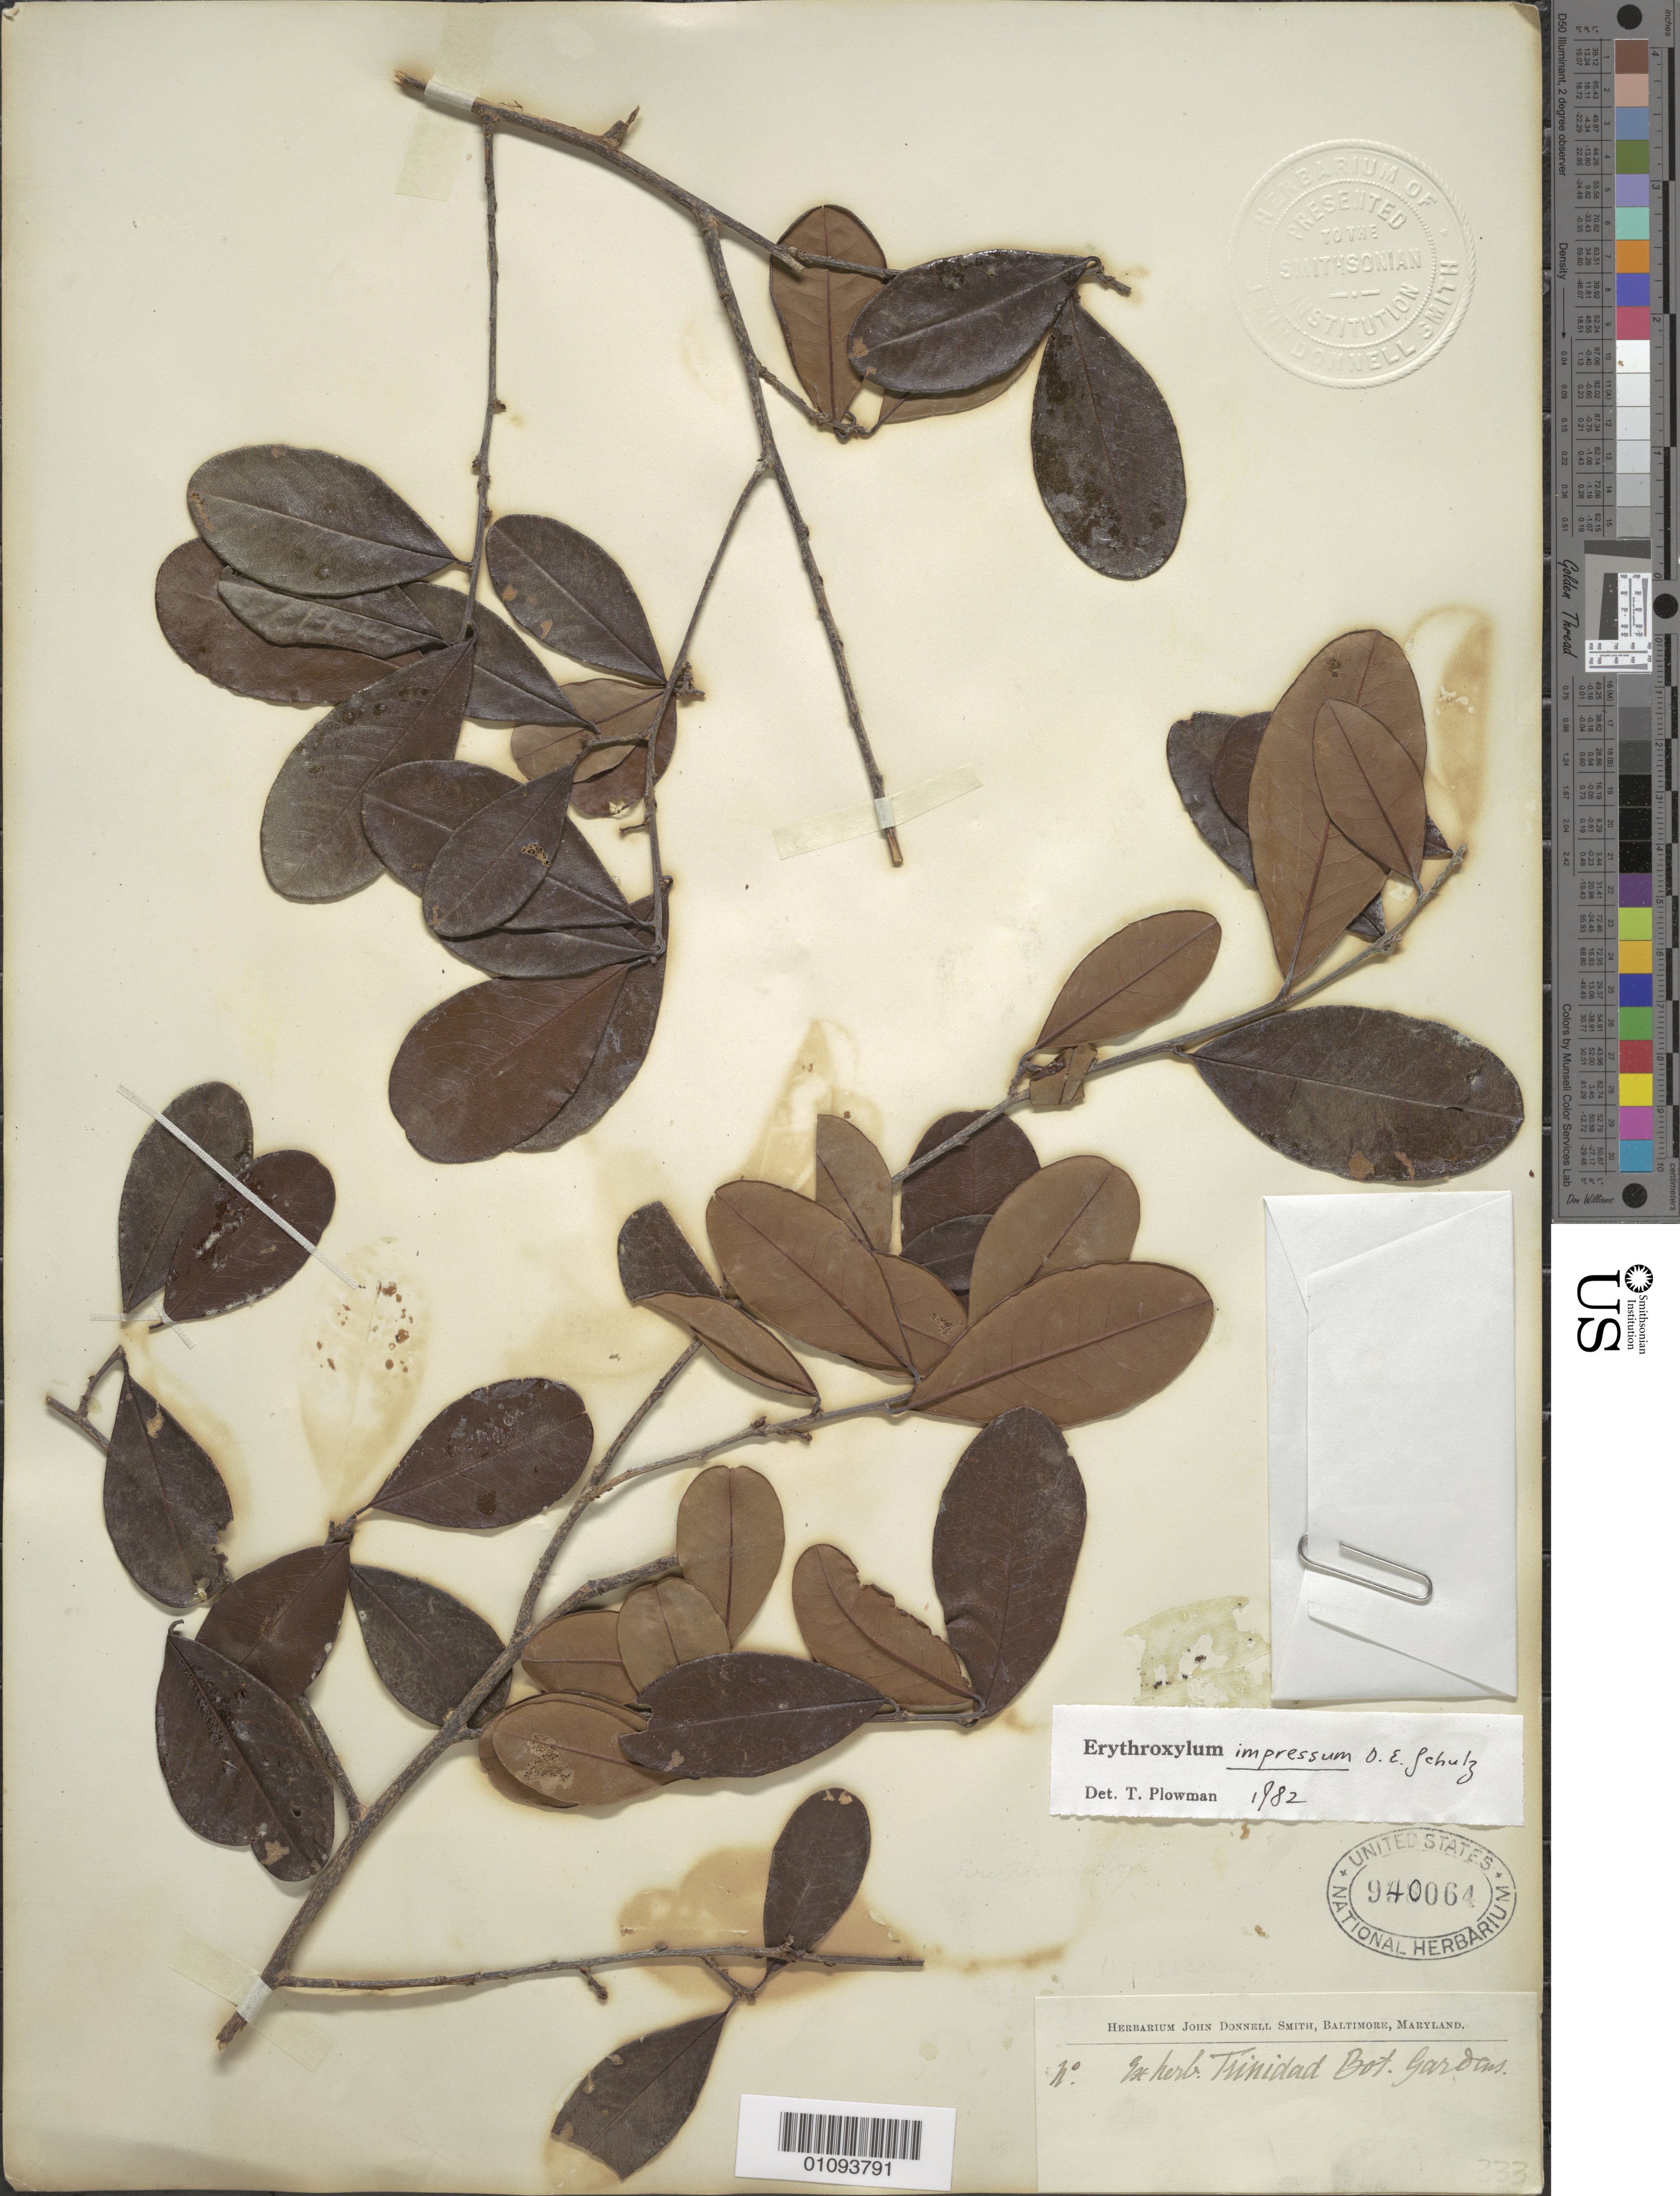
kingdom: Plantae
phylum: Tracheophyta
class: Magnoliopsida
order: Malpighiales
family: Erythroxylaceae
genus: Erythroxylum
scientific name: Erythroxylum impressum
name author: O.E. Schulz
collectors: ex herb. Bot. Gard. Trinidad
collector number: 333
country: Trinidad and Tobago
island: Trinidad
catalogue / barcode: US 940064